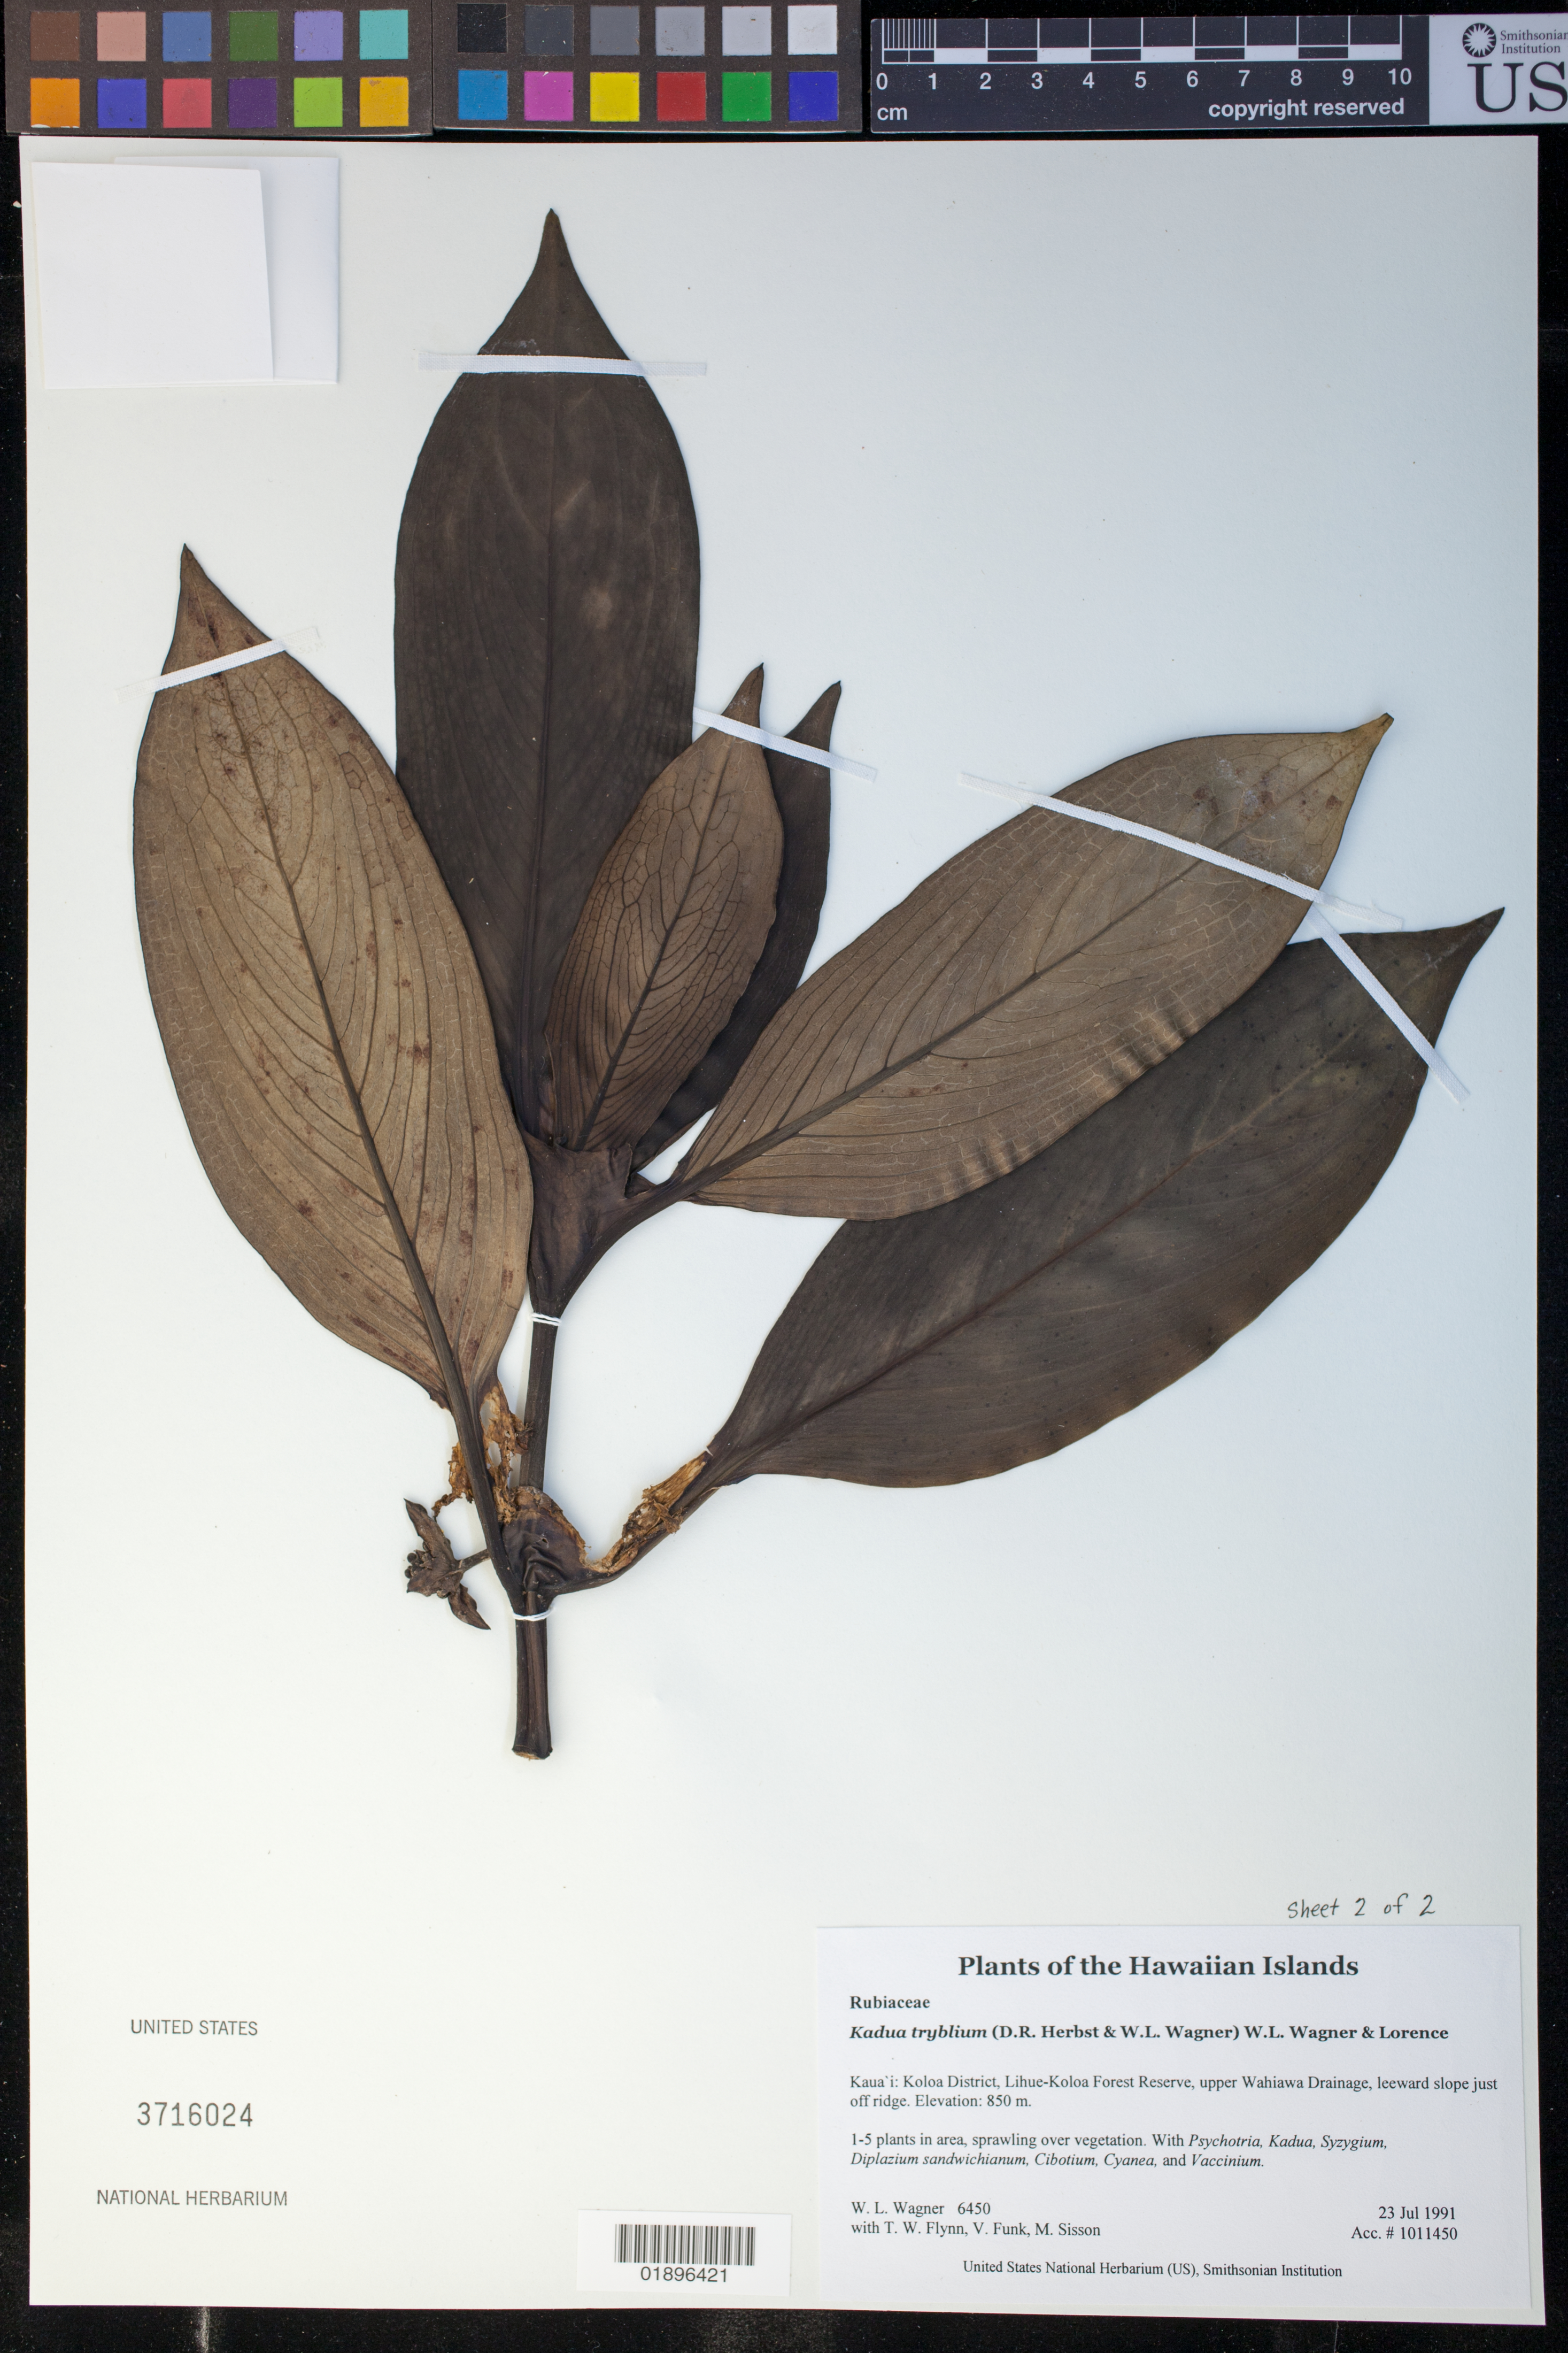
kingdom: Plantae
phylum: Tracheophyta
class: Magnoliopsida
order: Gentianales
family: Rubiaceae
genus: Kadua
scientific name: Kadua tryblium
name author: (D.R. Herbst & W.L. Wagner) W.L. Wagner & Lorence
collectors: W. L. Wagner, T. W. Flynn, V. Funk & M. Sisson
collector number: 6450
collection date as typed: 23 Jul 1991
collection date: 1991-07-23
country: United States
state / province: Hawaii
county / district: Kauai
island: Kaua'i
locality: Koloa District, Lihue-Koloa Forest Reserve, upper Wahiawa Drainage, leeward slope just off ridge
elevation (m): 850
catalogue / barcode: US 3716024